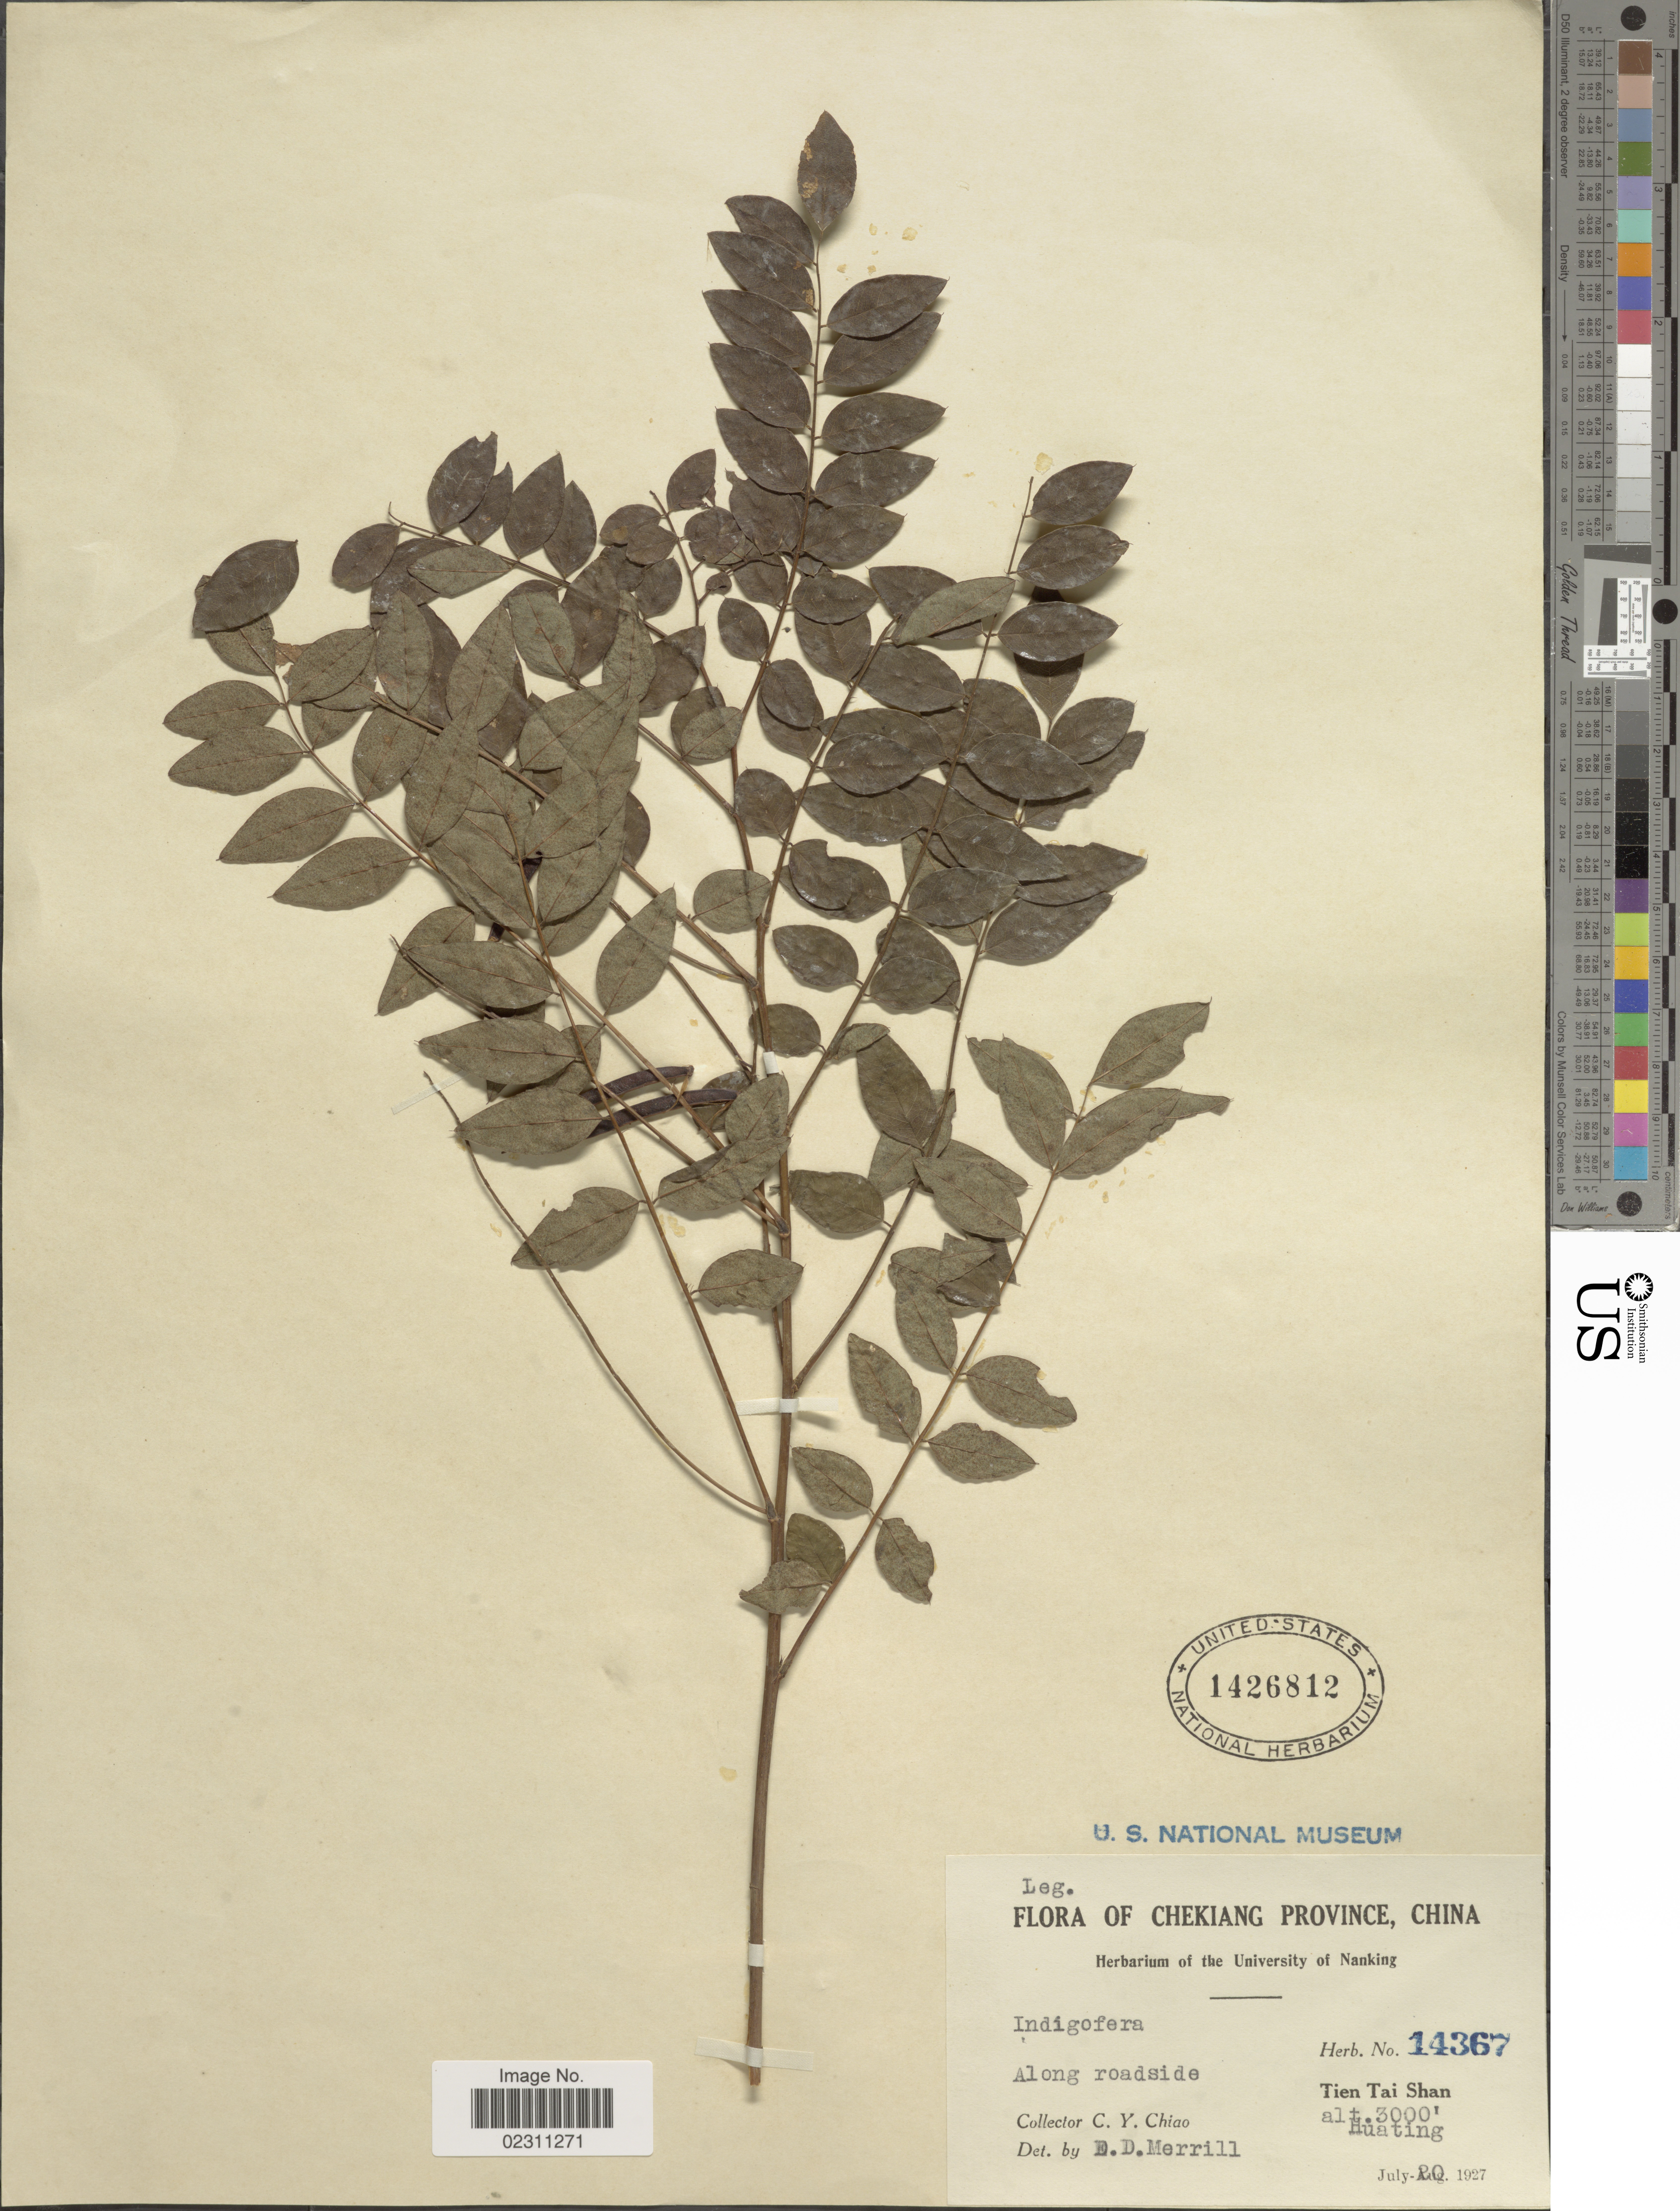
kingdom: Plantae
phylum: Tracheophyta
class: Magnoliopsida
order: Fabales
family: Fabaceae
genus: Indigofera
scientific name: Indigofera sp.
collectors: C. Y. Chiao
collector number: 14367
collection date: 1927-07-20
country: China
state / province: Zhejiang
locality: Chekiang Province. Along roadside. Tien Tai Shan. Huating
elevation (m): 914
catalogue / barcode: US 1426812